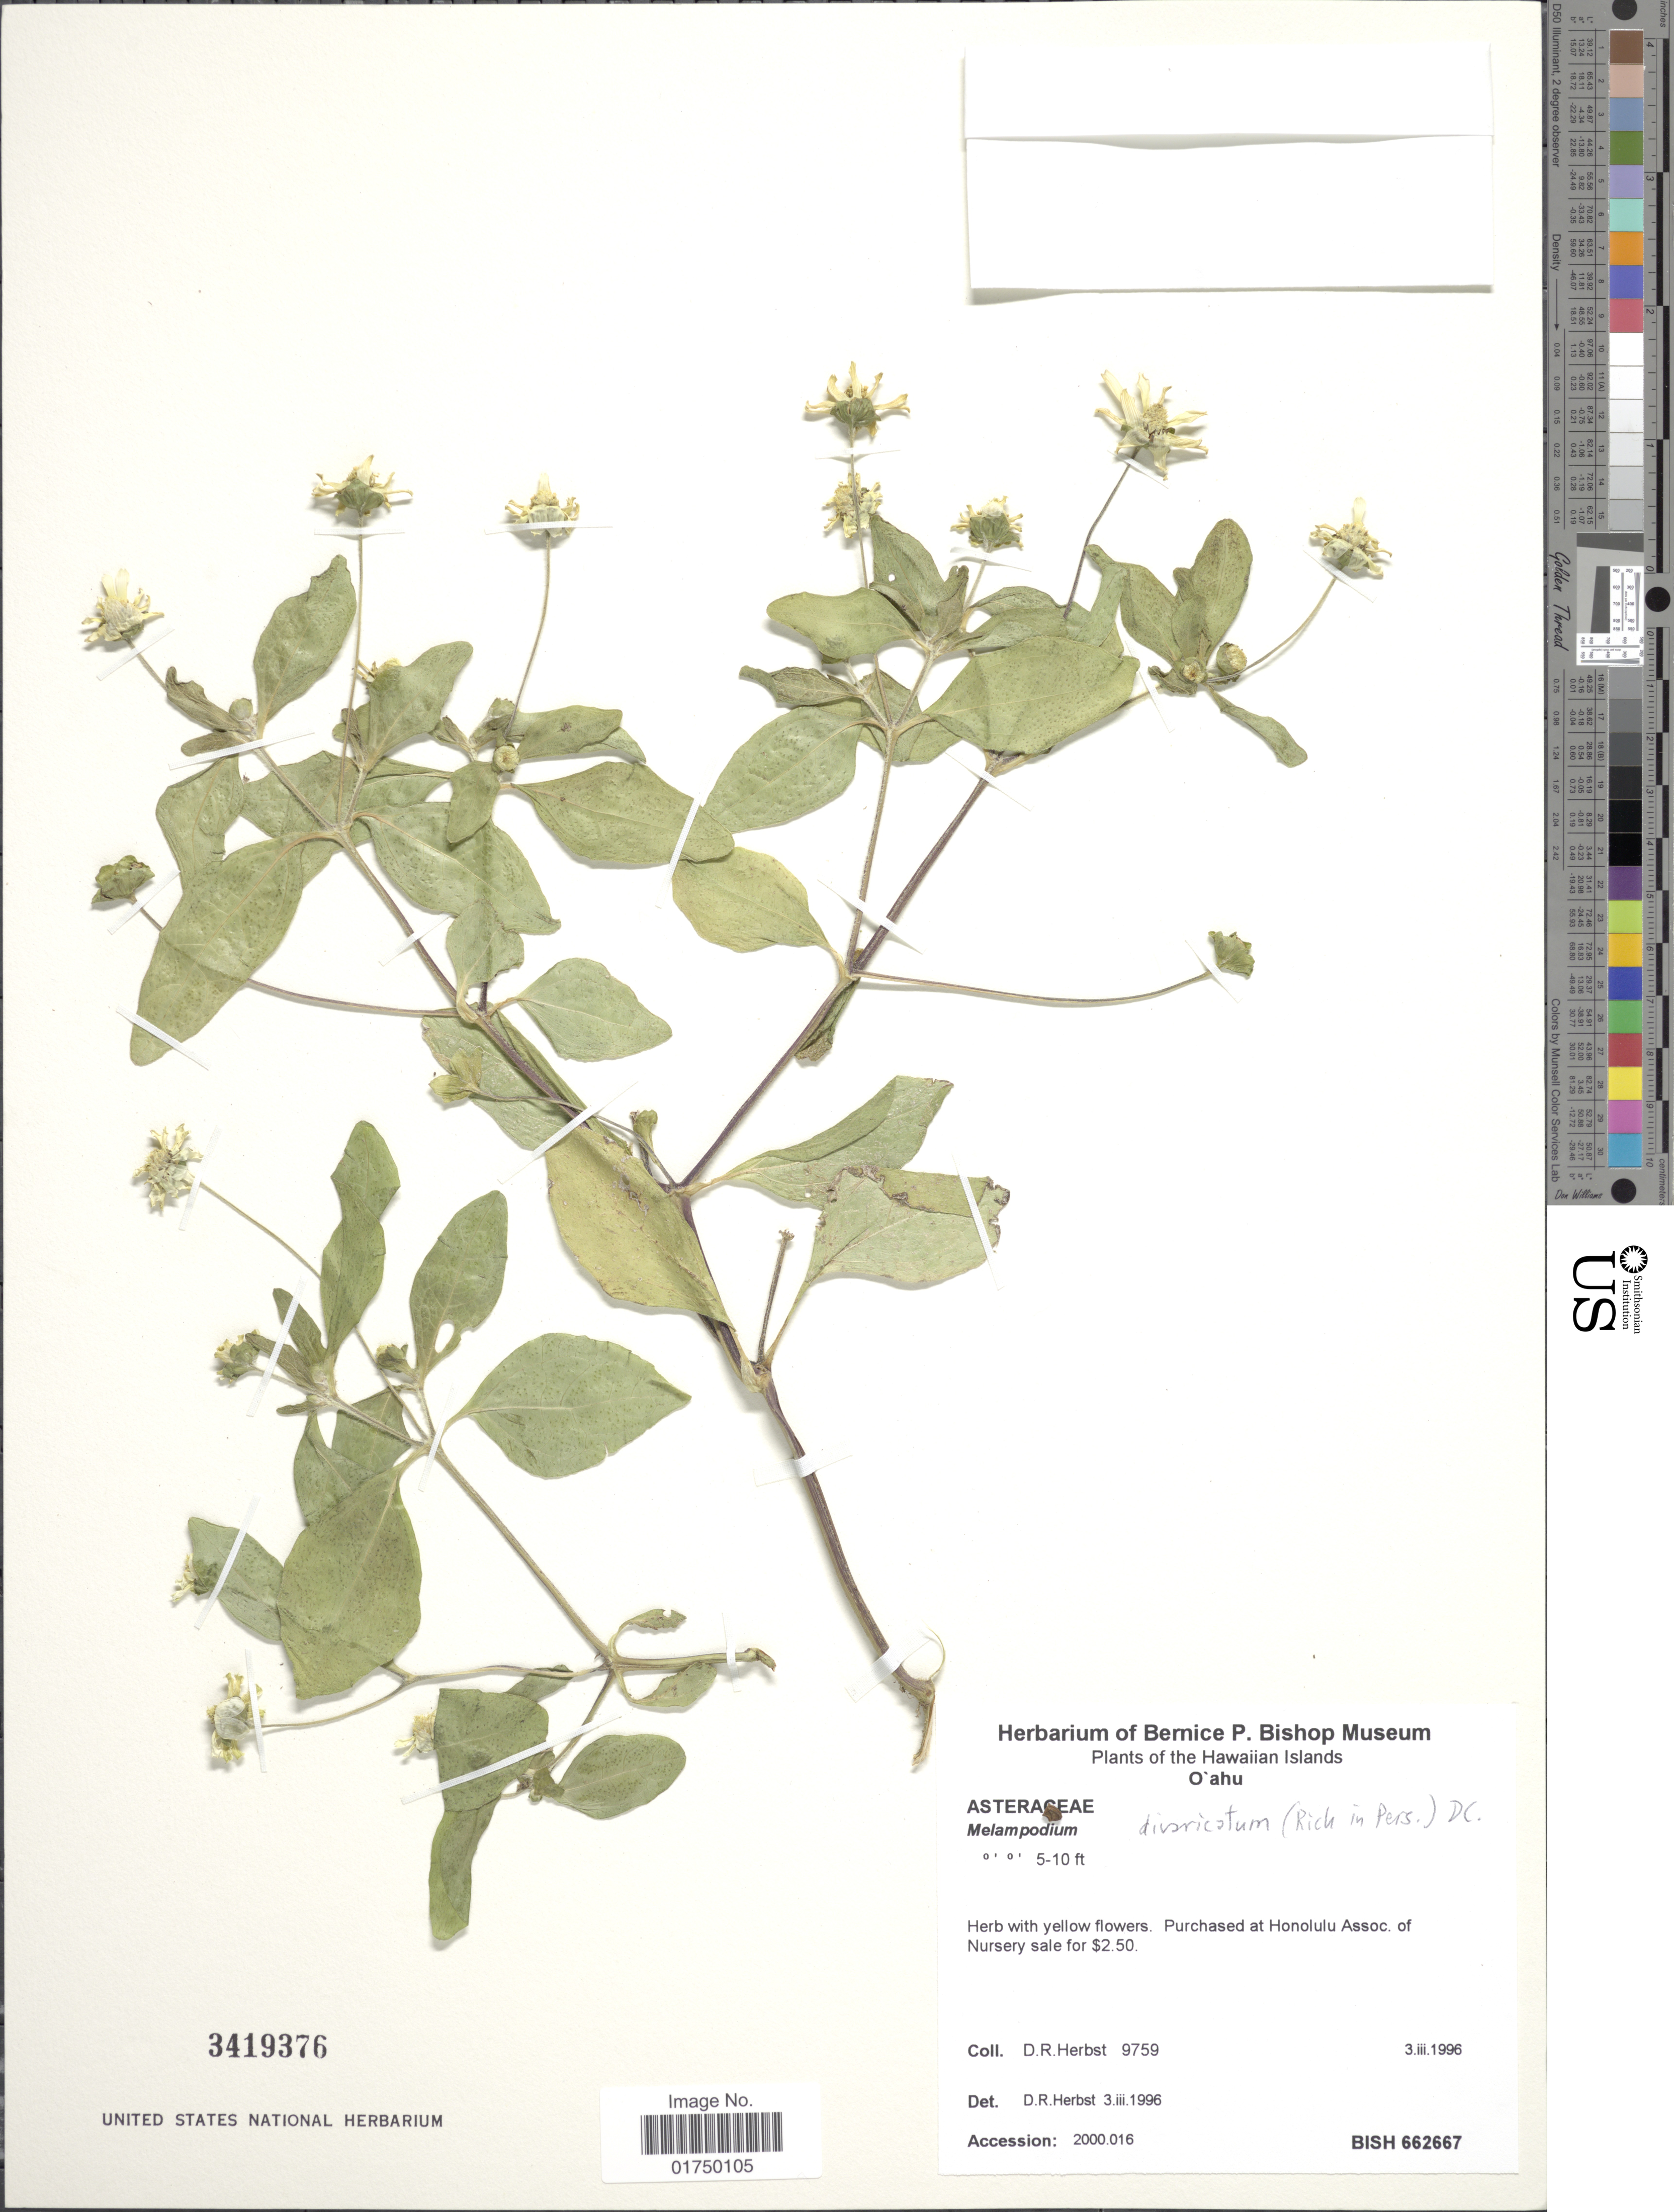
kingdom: Plantae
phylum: Tracheophyta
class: Magnoliopsida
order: Asterales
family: Asteraceae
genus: Melampodium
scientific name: Melampodium divaricatum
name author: (Rich.) DC.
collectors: D. R. Herbst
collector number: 9759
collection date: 1996-03-03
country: United States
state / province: Hawaii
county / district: Honolulu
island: Oahu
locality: Hawaiian Islands. O'ahu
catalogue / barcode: US 3419376